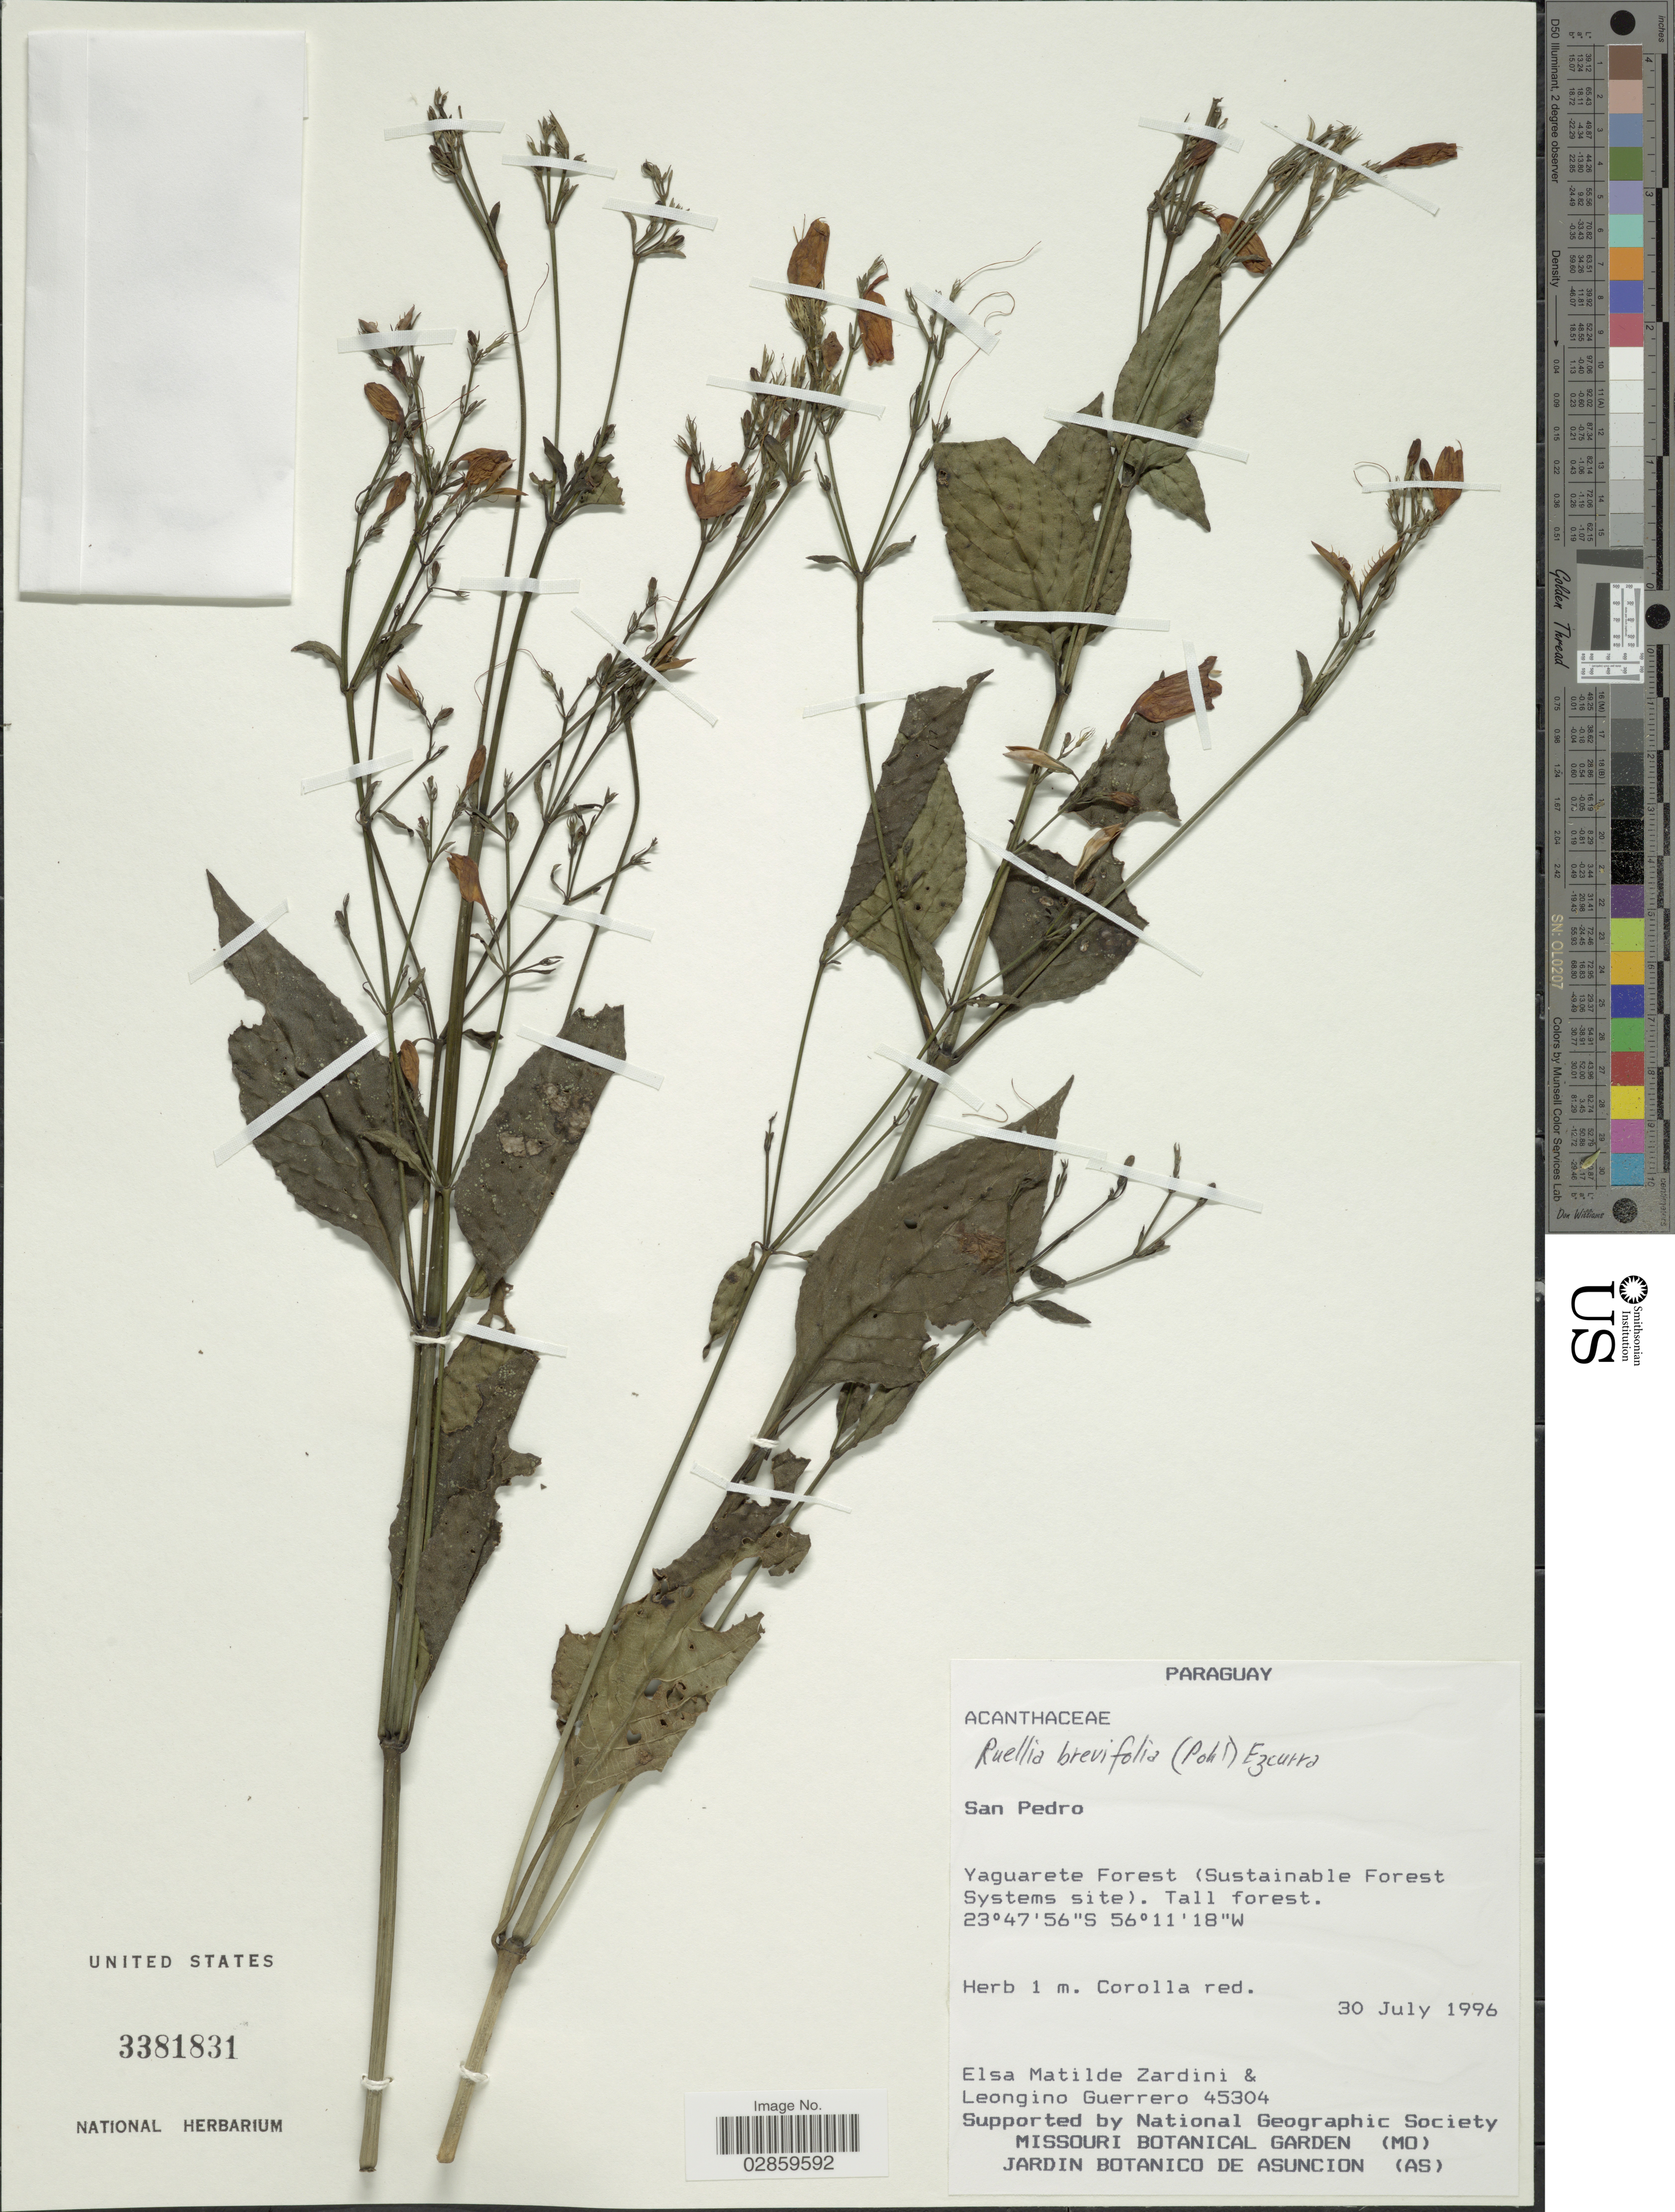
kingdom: Plantae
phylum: Tracheophyta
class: Magnoliopsida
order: Lamiales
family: Acanthaceae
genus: Ruellia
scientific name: Ruellia brevifolia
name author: (Pohl) C. Ezcurra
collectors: E. M. Zardini & L. Guerrero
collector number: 45304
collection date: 1996-07-30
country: Paraguay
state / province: San Pedro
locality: Yaguarete Forest (Sustainable Forest Systems site).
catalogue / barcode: US 3381831